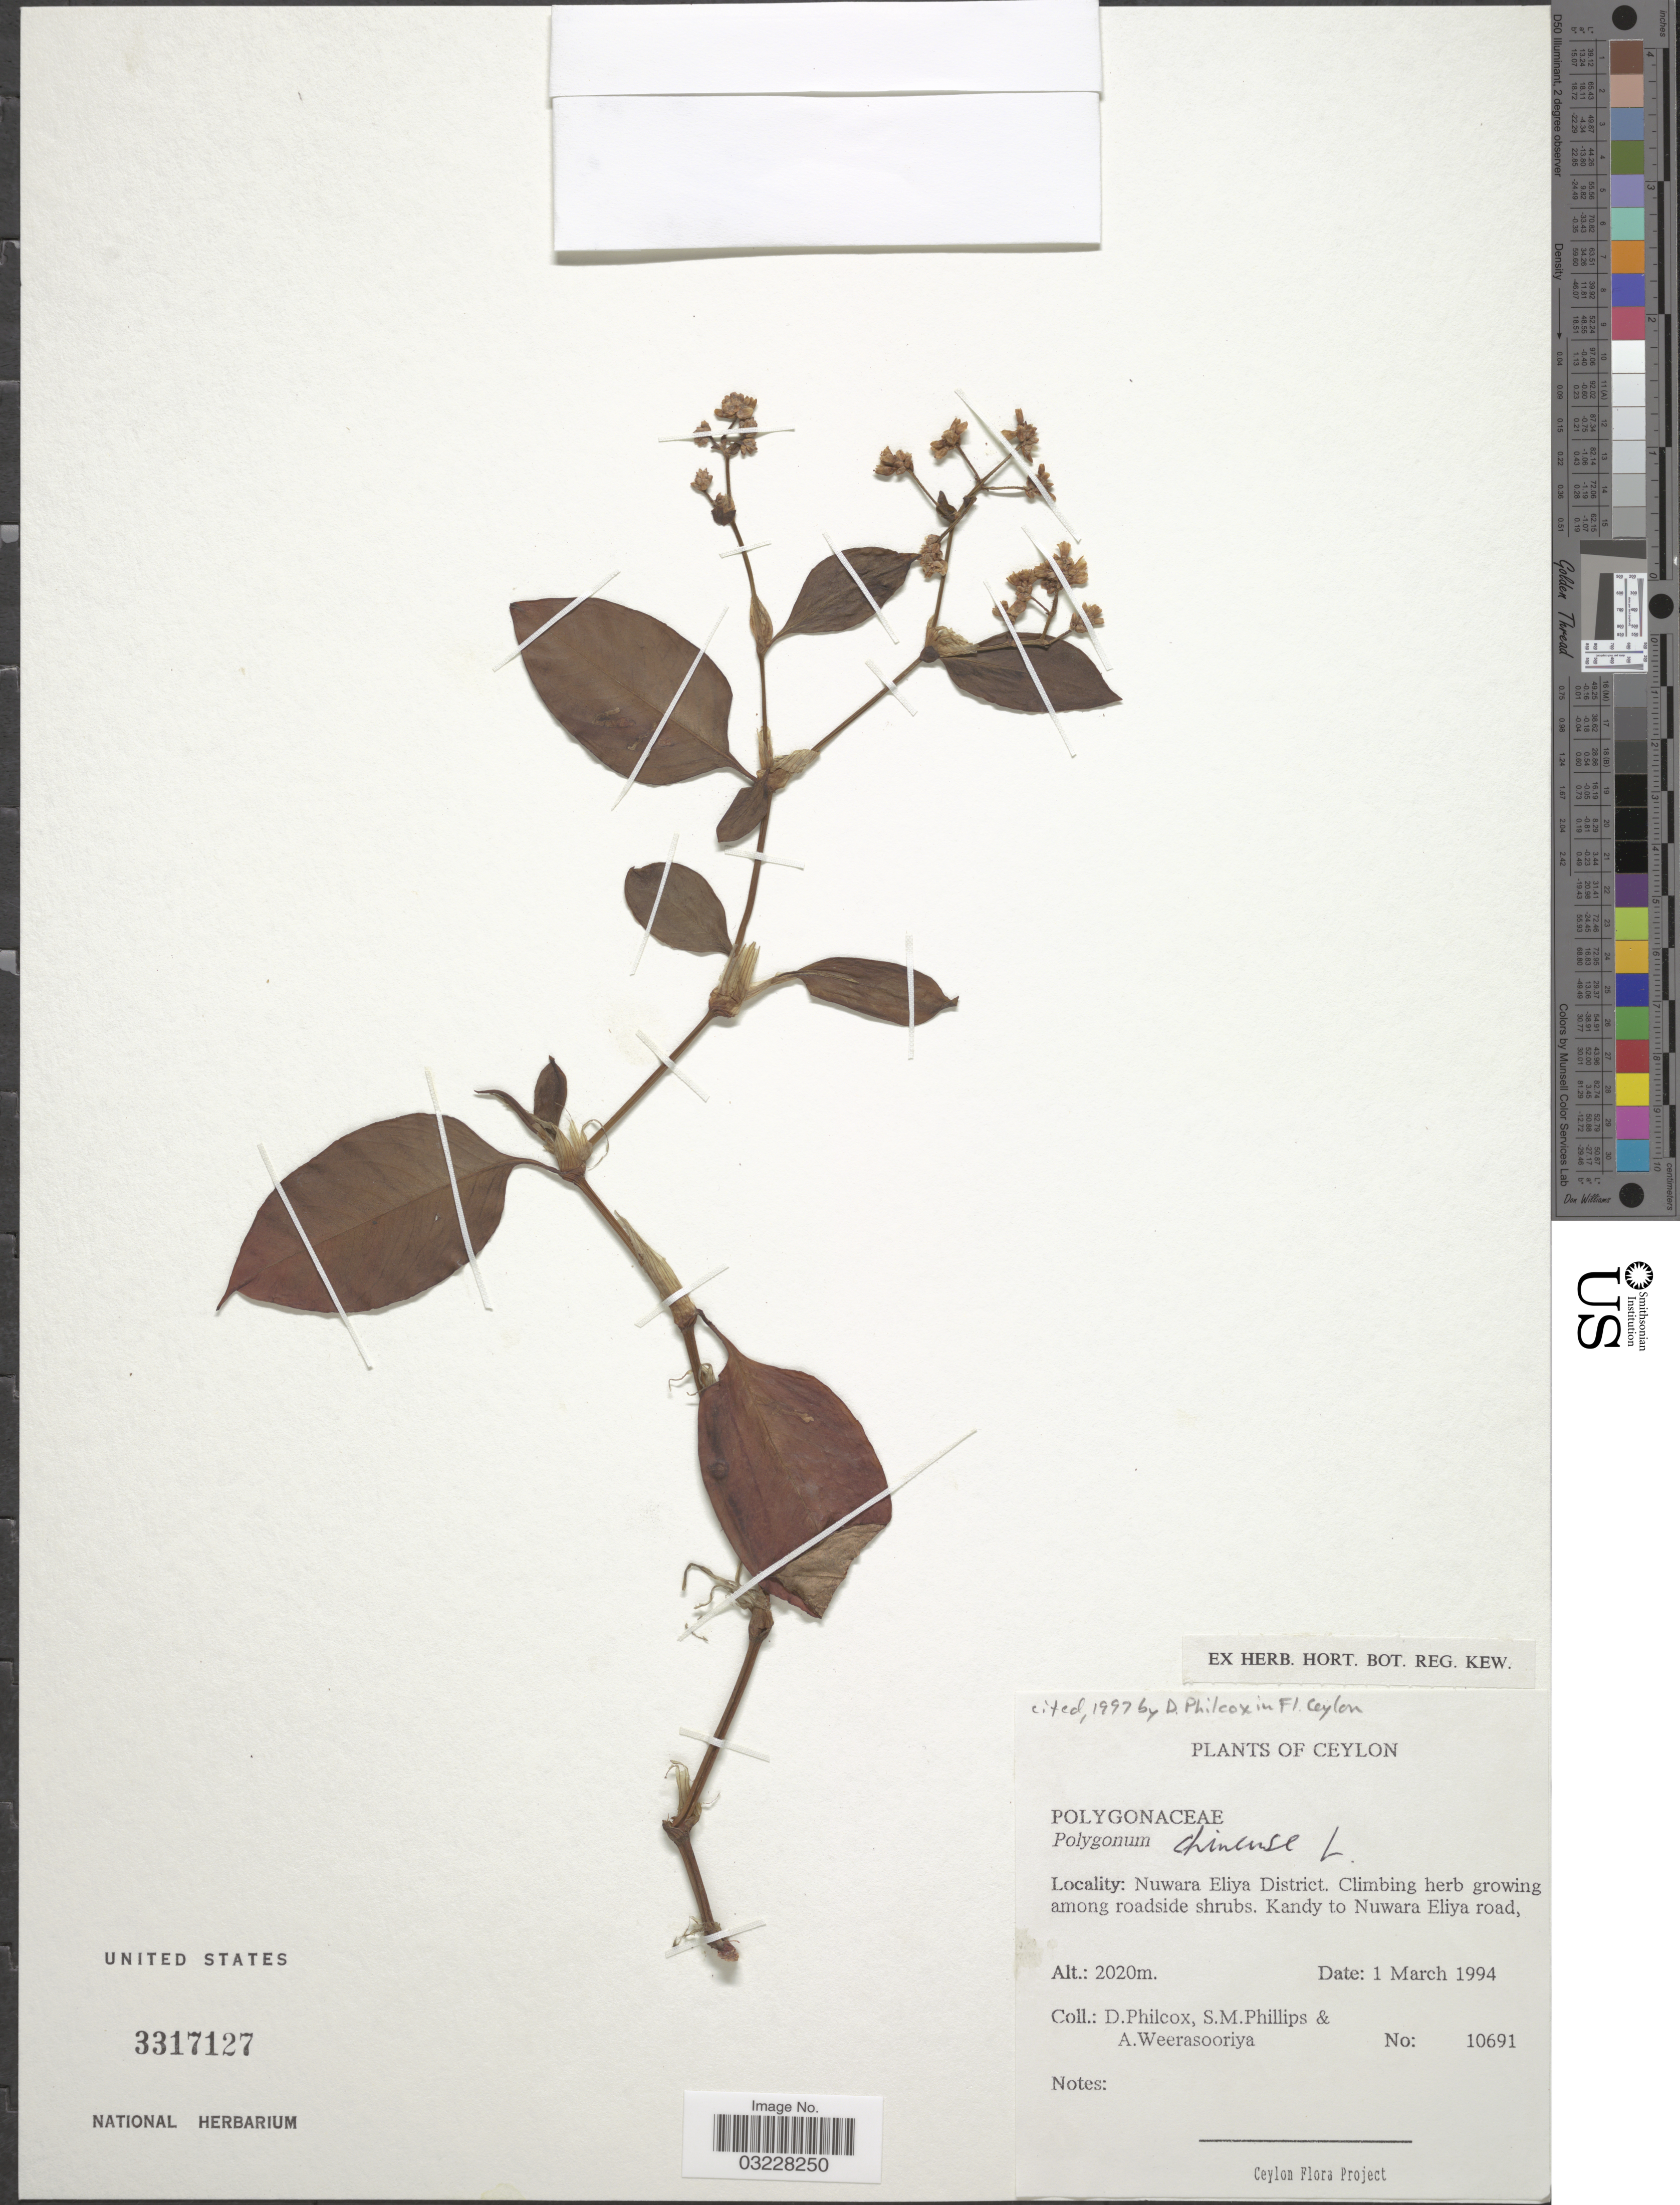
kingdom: Plantae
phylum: Tracheophyta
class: Magnoliopsida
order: Caryophyllales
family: Polygonaceae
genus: Polygonum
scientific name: Polygonum chinense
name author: L.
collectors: D. Philcox, S. M. Phillips & A. Weerasooriya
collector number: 10691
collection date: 1994-03-01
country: Sri Lanka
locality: Ceylon. Nuwara Eliya District. Climbing herb growing among roadside shrubs. Kandy to Nuwara Eliya road.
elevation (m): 2020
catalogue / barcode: US 3317127